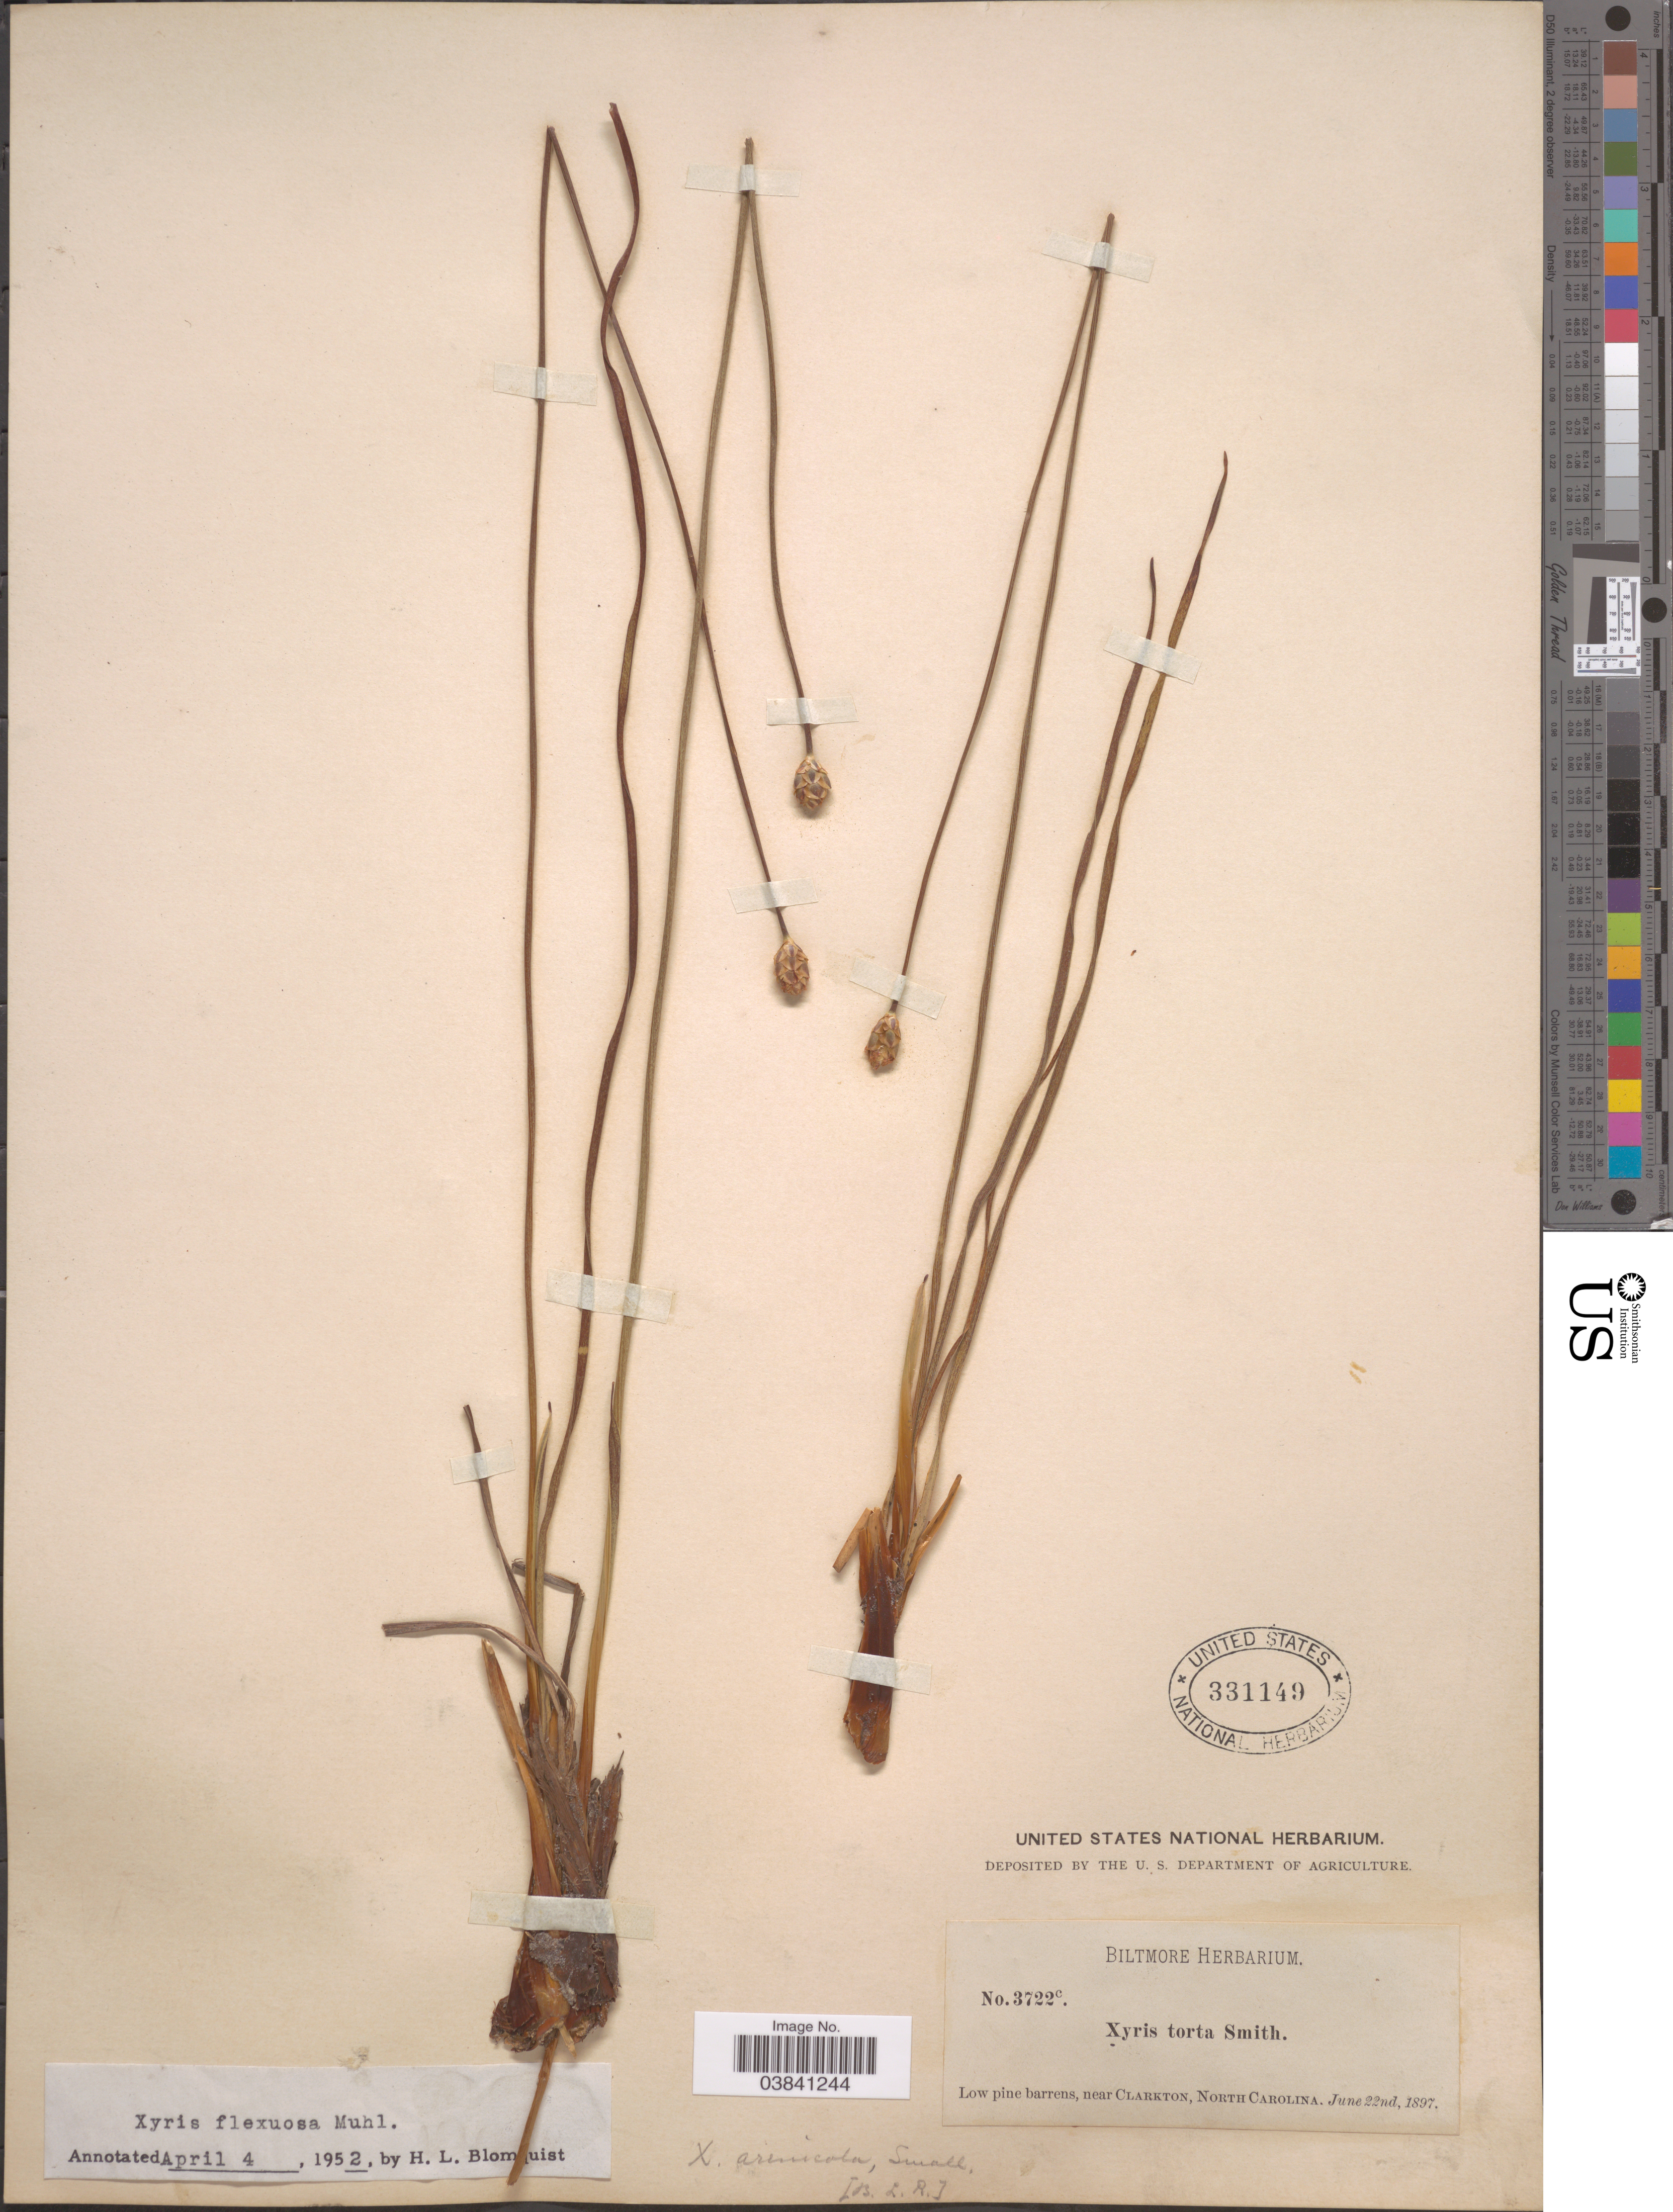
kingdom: Plantae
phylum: Tracheophyta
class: Liliopsida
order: Poales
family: Xyridaceae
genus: Xyris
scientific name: Xyris caroliniana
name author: Walter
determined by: Strong, Mark T., (BOT), Smithsonian Institution - National Museum of Natural History (UNITED STATES)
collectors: ex herb. Biltmore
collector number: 3722c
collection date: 1897-06-22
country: United States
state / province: North Carolina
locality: Low pine barrens, near Clarkton.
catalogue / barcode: US 331149